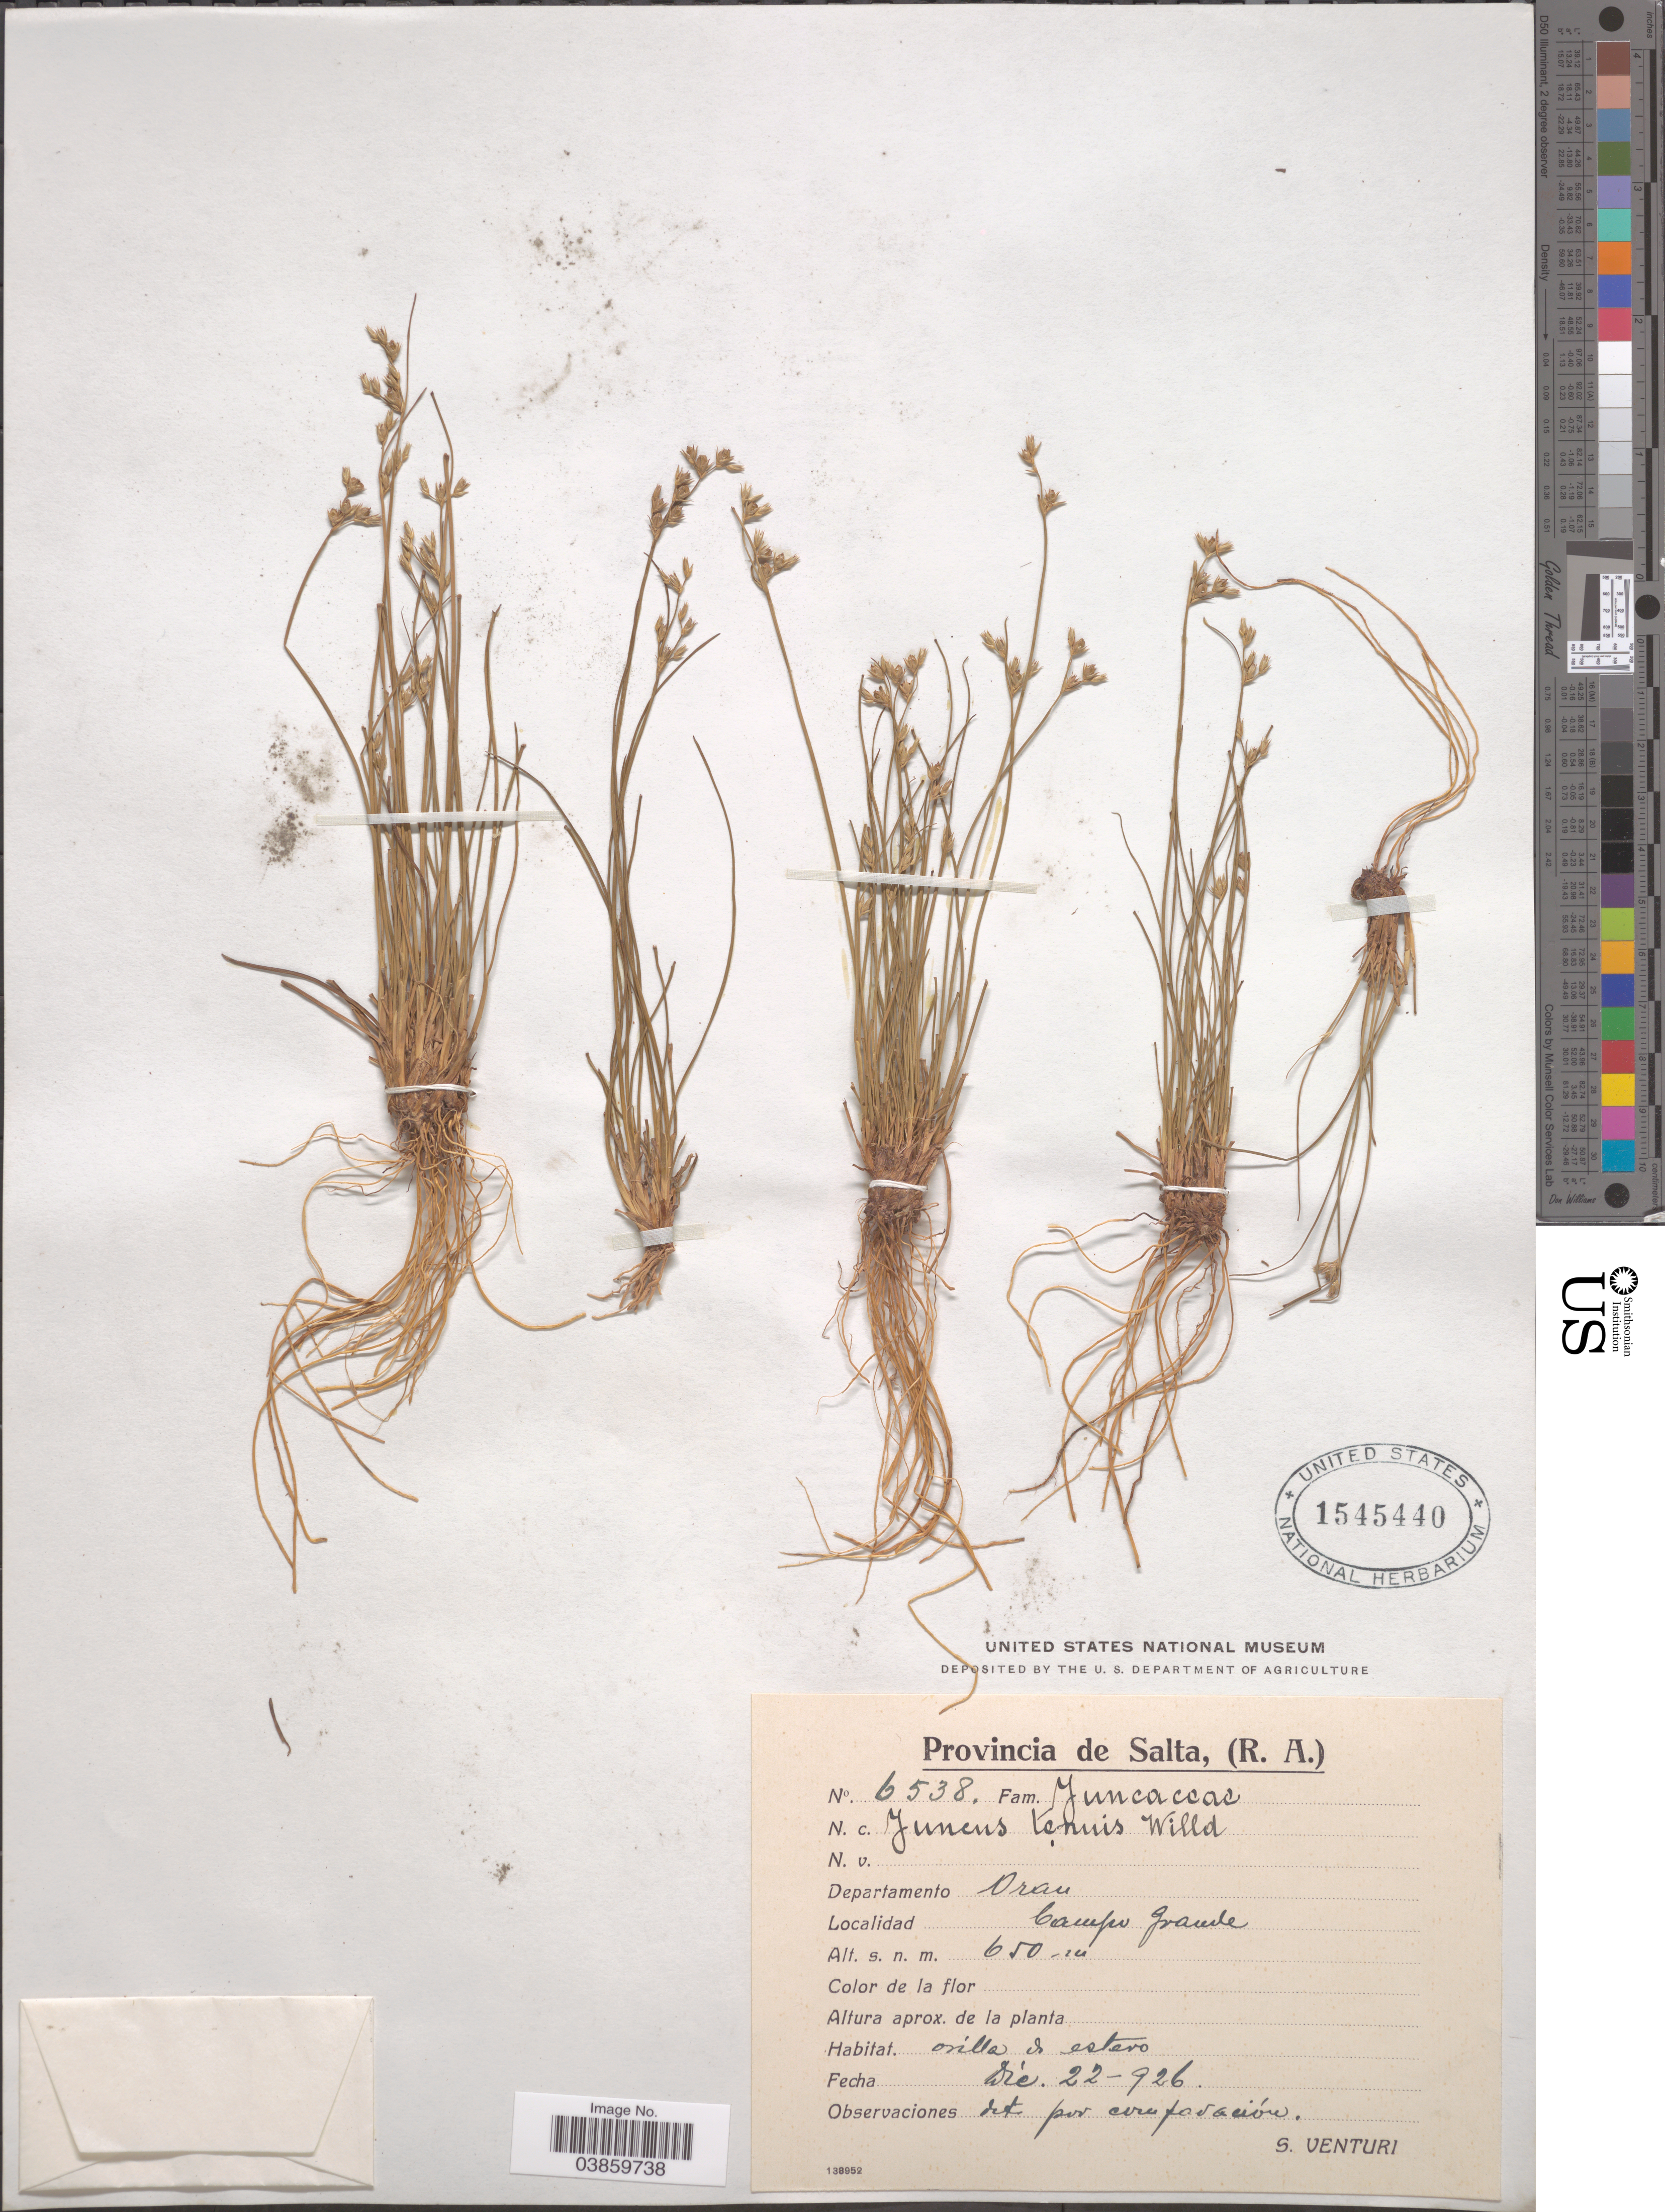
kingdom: Plantae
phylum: Tracheophyta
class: Liliopsida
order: Poales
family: Juncaceae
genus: Juncus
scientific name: Juncus tenuis var. tenuis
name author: Willd.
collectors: S. Venturi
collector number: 6538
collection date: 1926-12-22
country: Argentina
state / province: Salta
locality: Departamento Oran. Campo Grande.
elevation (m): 650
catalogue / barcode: US 1545440